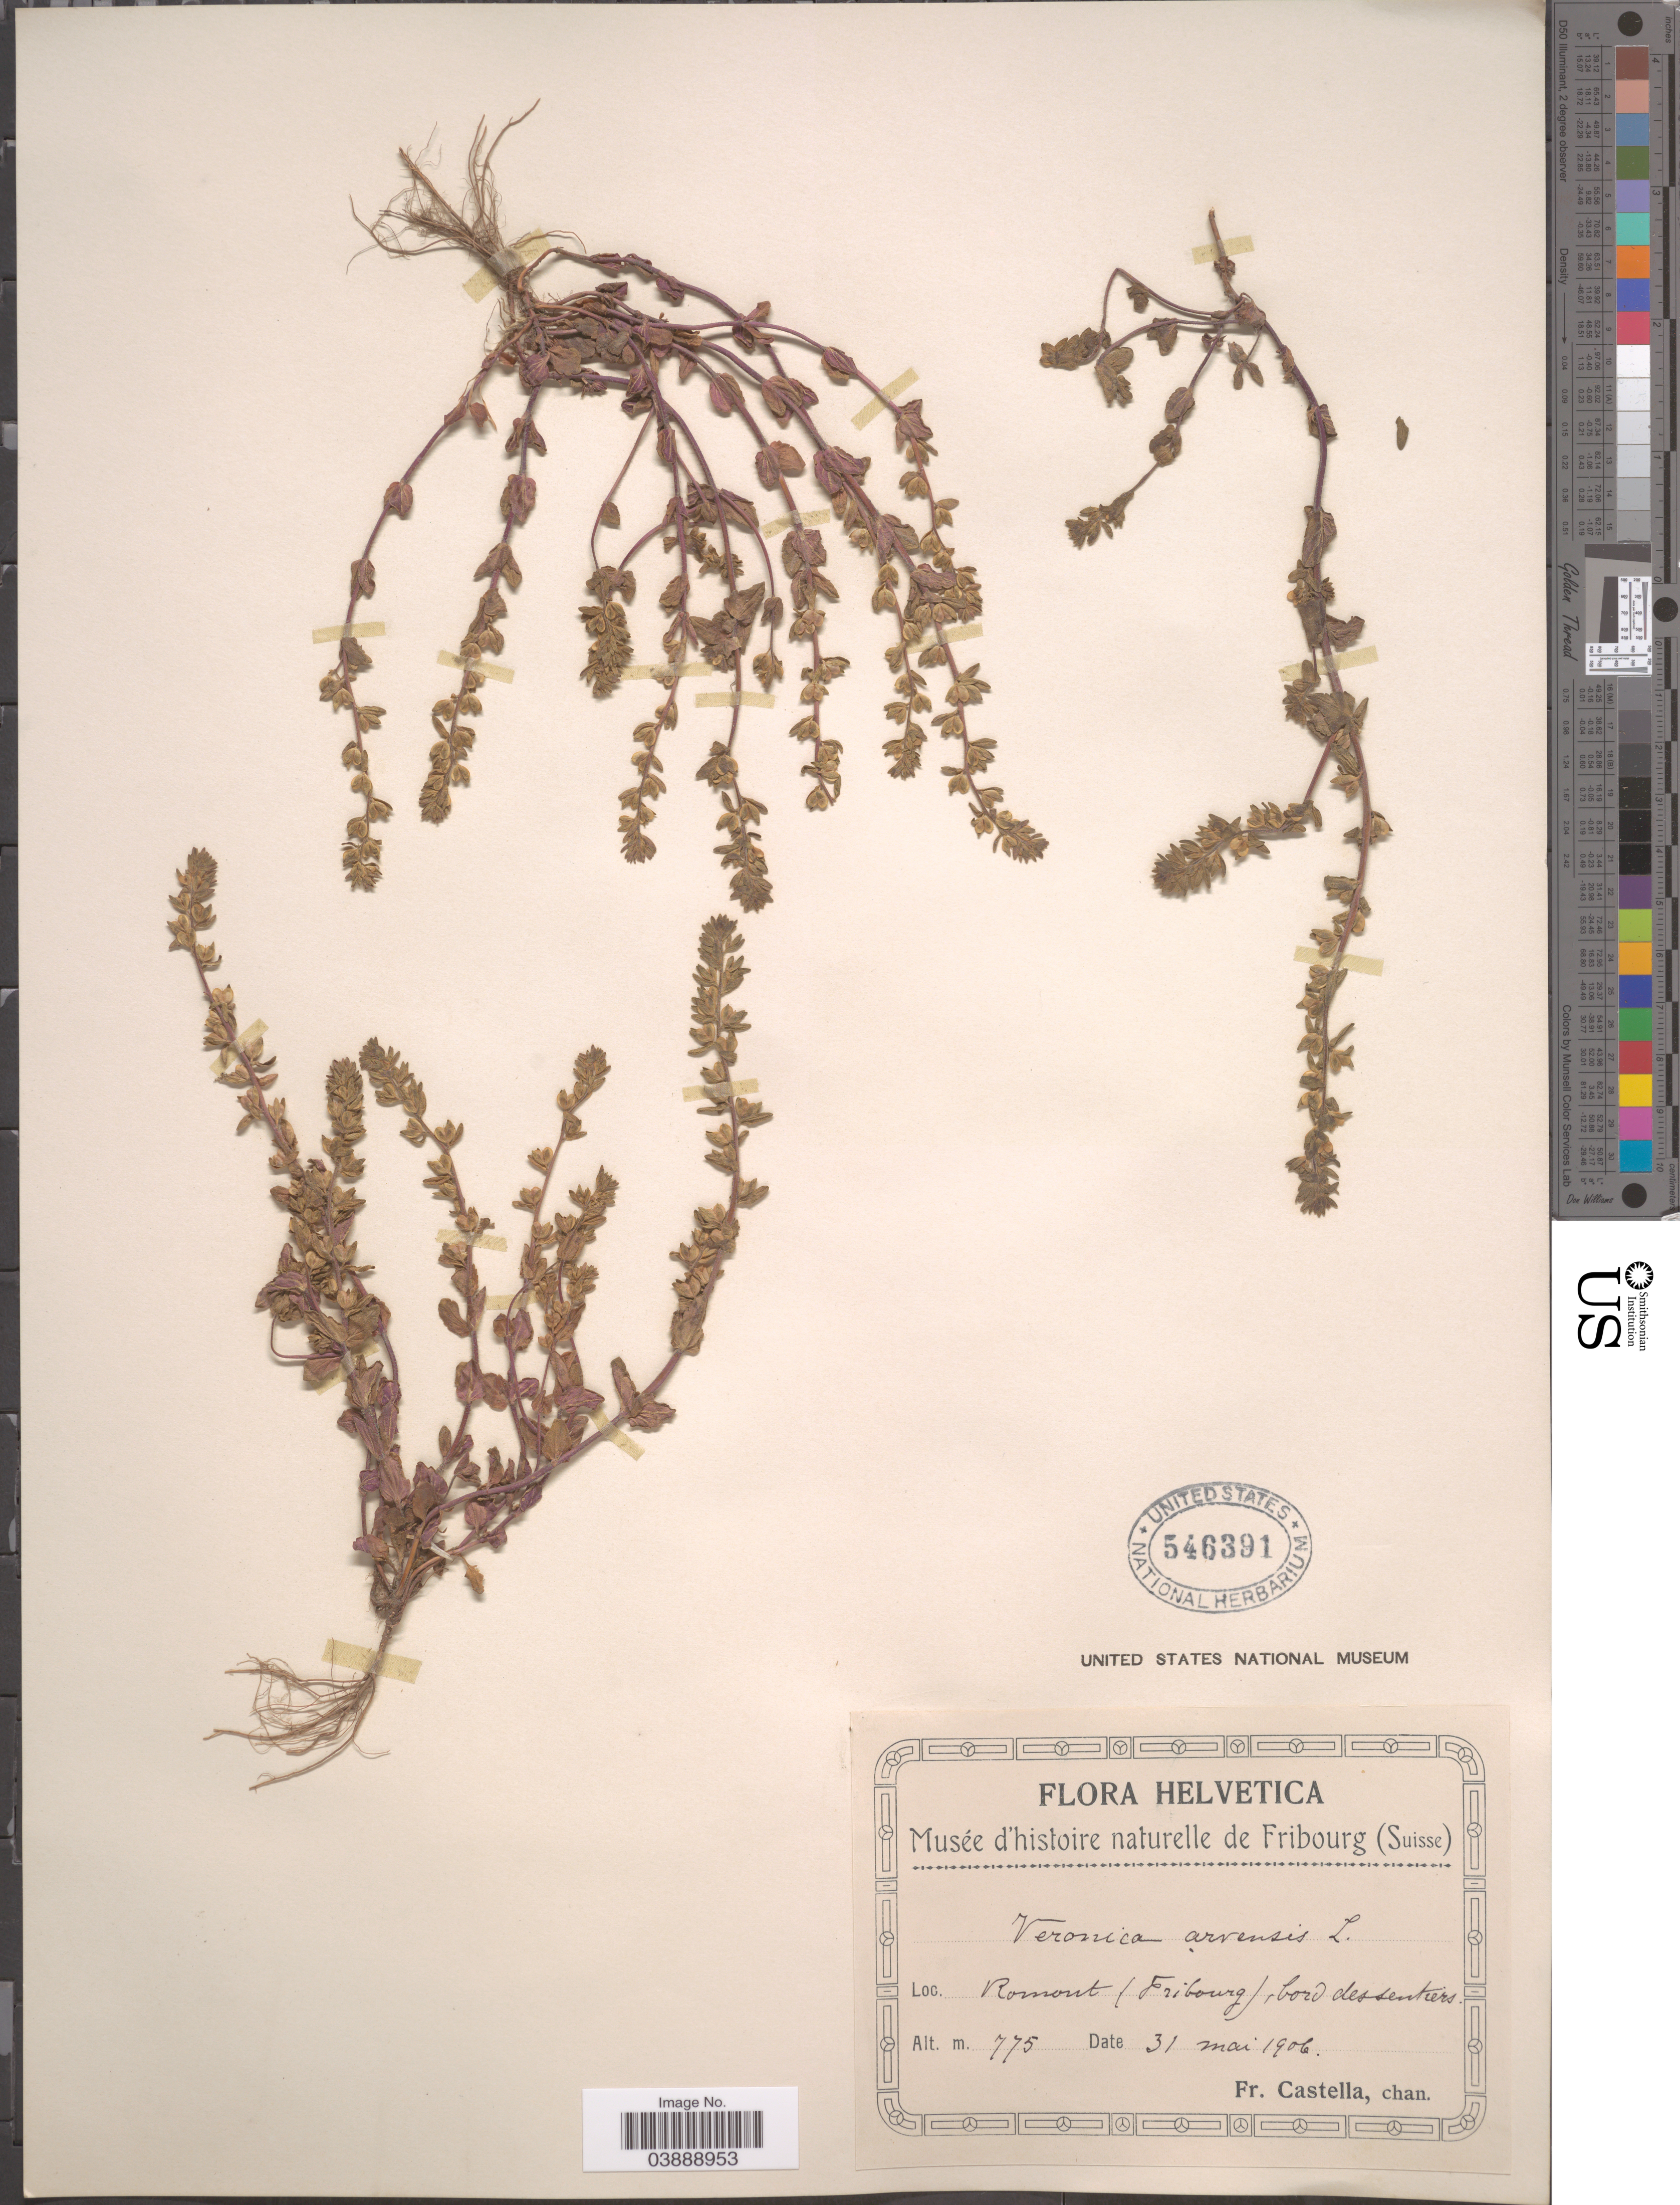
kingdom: Plantae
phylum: Tracheophyta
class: Magnoliopsida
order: Lamiales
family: Plantaginaceae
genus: Veronica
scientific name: Veronica arvensis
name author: L.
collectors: Fr. Castella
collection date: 1906-05-31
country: Switzerland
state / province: Fribourg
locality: Helvetica. Romont.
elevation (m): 775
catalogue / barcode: US 546391